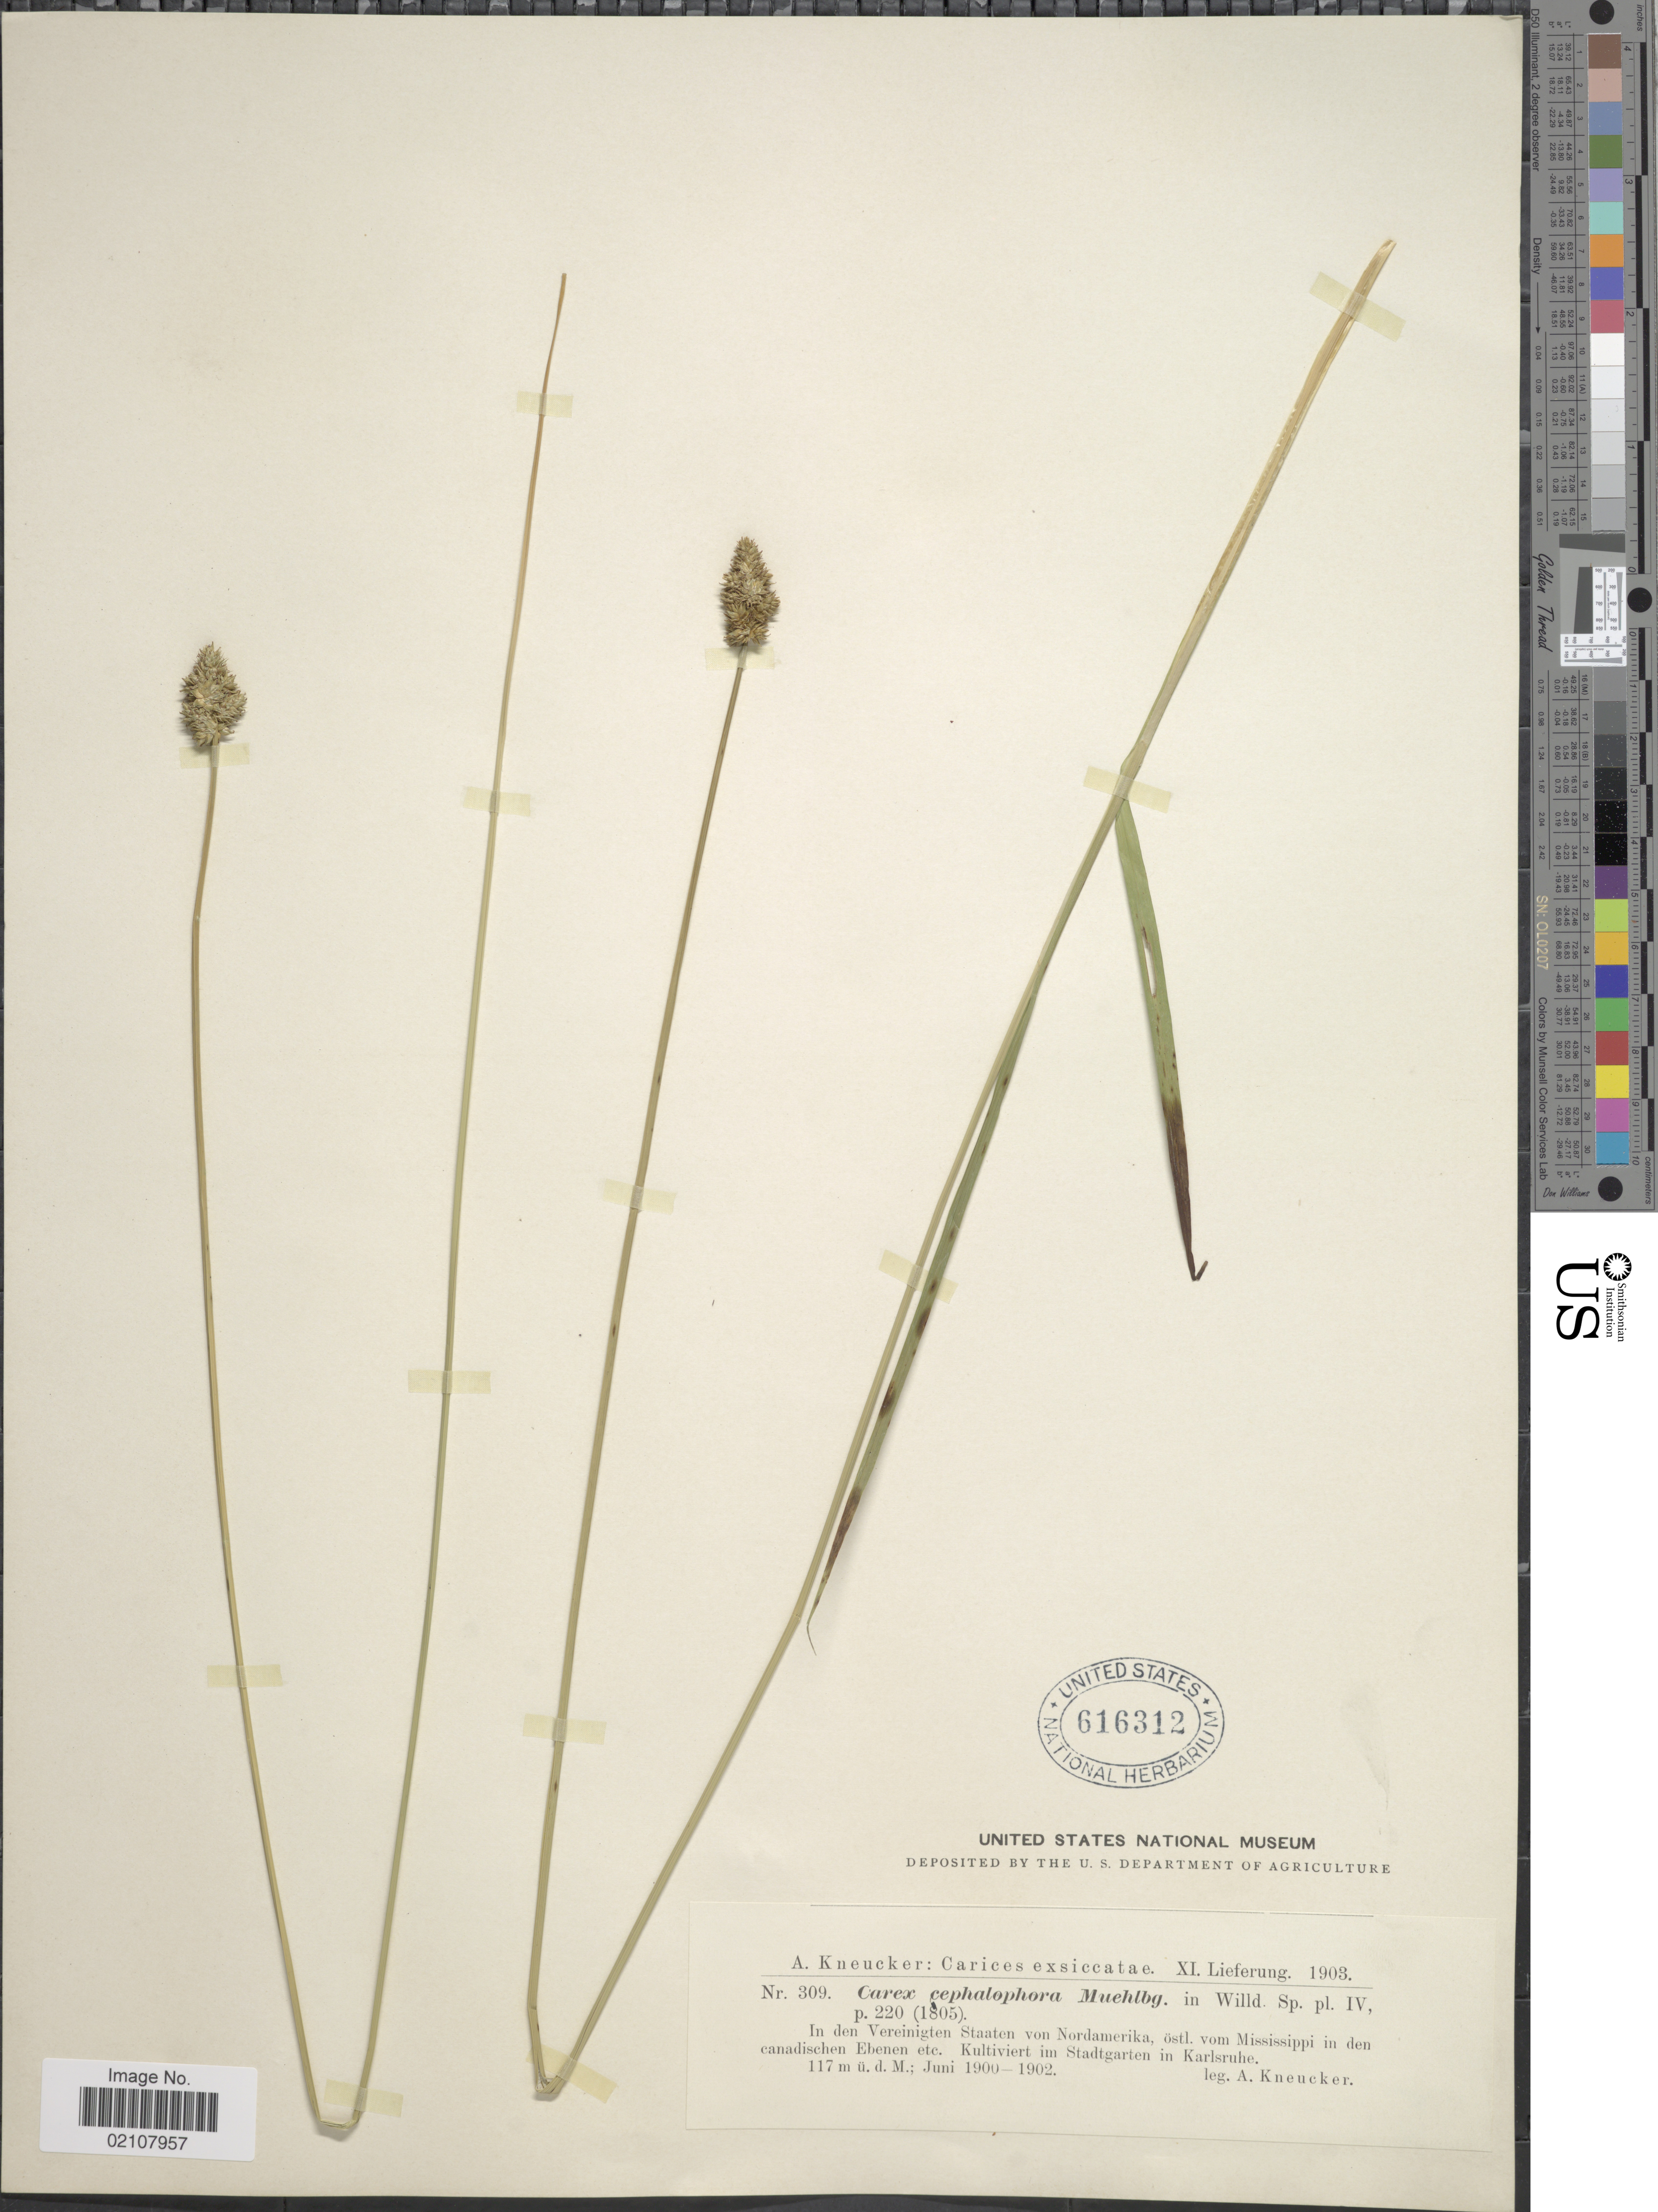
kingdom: Plantae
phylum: Tracheophyta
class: Liliopsida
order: Poales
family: Cyperaceae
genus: Carex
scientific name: Carex cephalophora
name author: Muhl. ex Willd.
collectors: A. Kneucker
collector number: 309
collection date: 1900-06/1902-06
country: United States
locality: In den Vereinigten Staaten von Nordamerika, östl. vom Mississippi in den canadischen Ebenen etc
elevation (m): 117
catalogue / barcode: US 616312